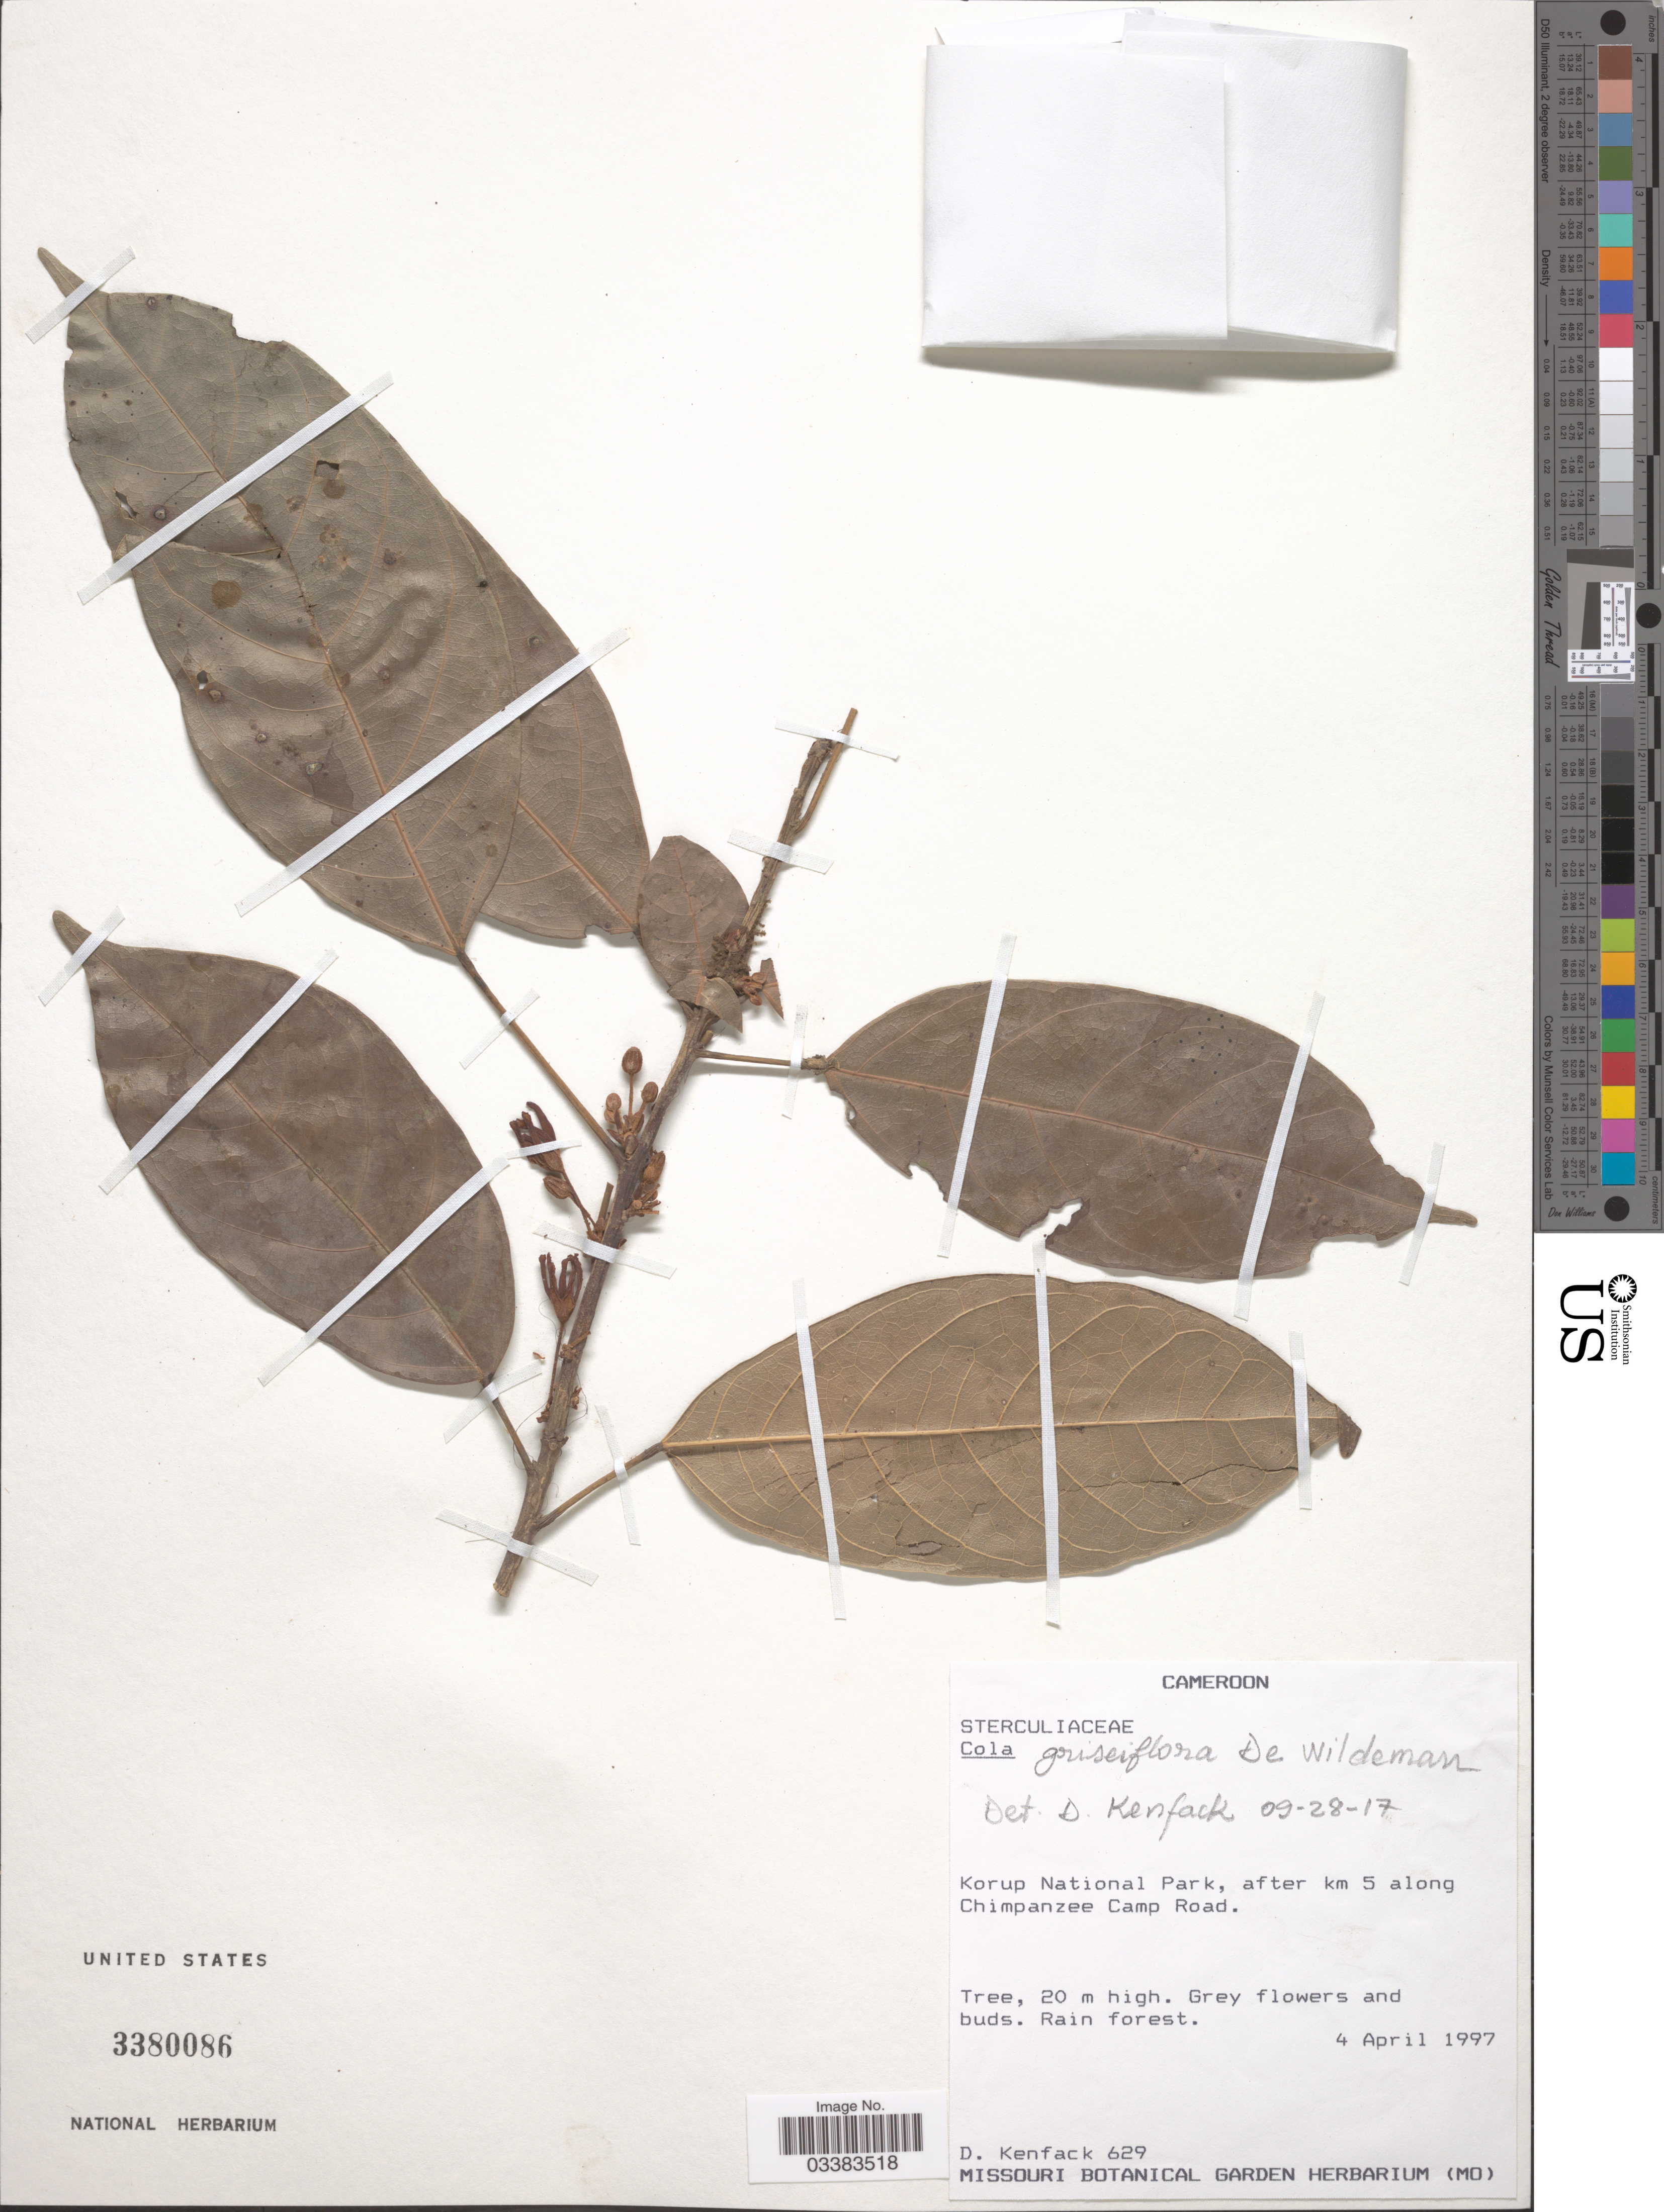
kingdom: Plantae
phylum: Tracheophyta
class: Magnoliopsida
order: Malvales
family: Malvaceae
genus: Cola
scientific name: Cola sp.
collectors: D. Kenfack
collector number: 629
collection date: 1997-04-04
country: Cameroon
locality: Korup National Park, after km 5 along Chimpanzee Camp Road.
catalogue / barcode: US 3380086